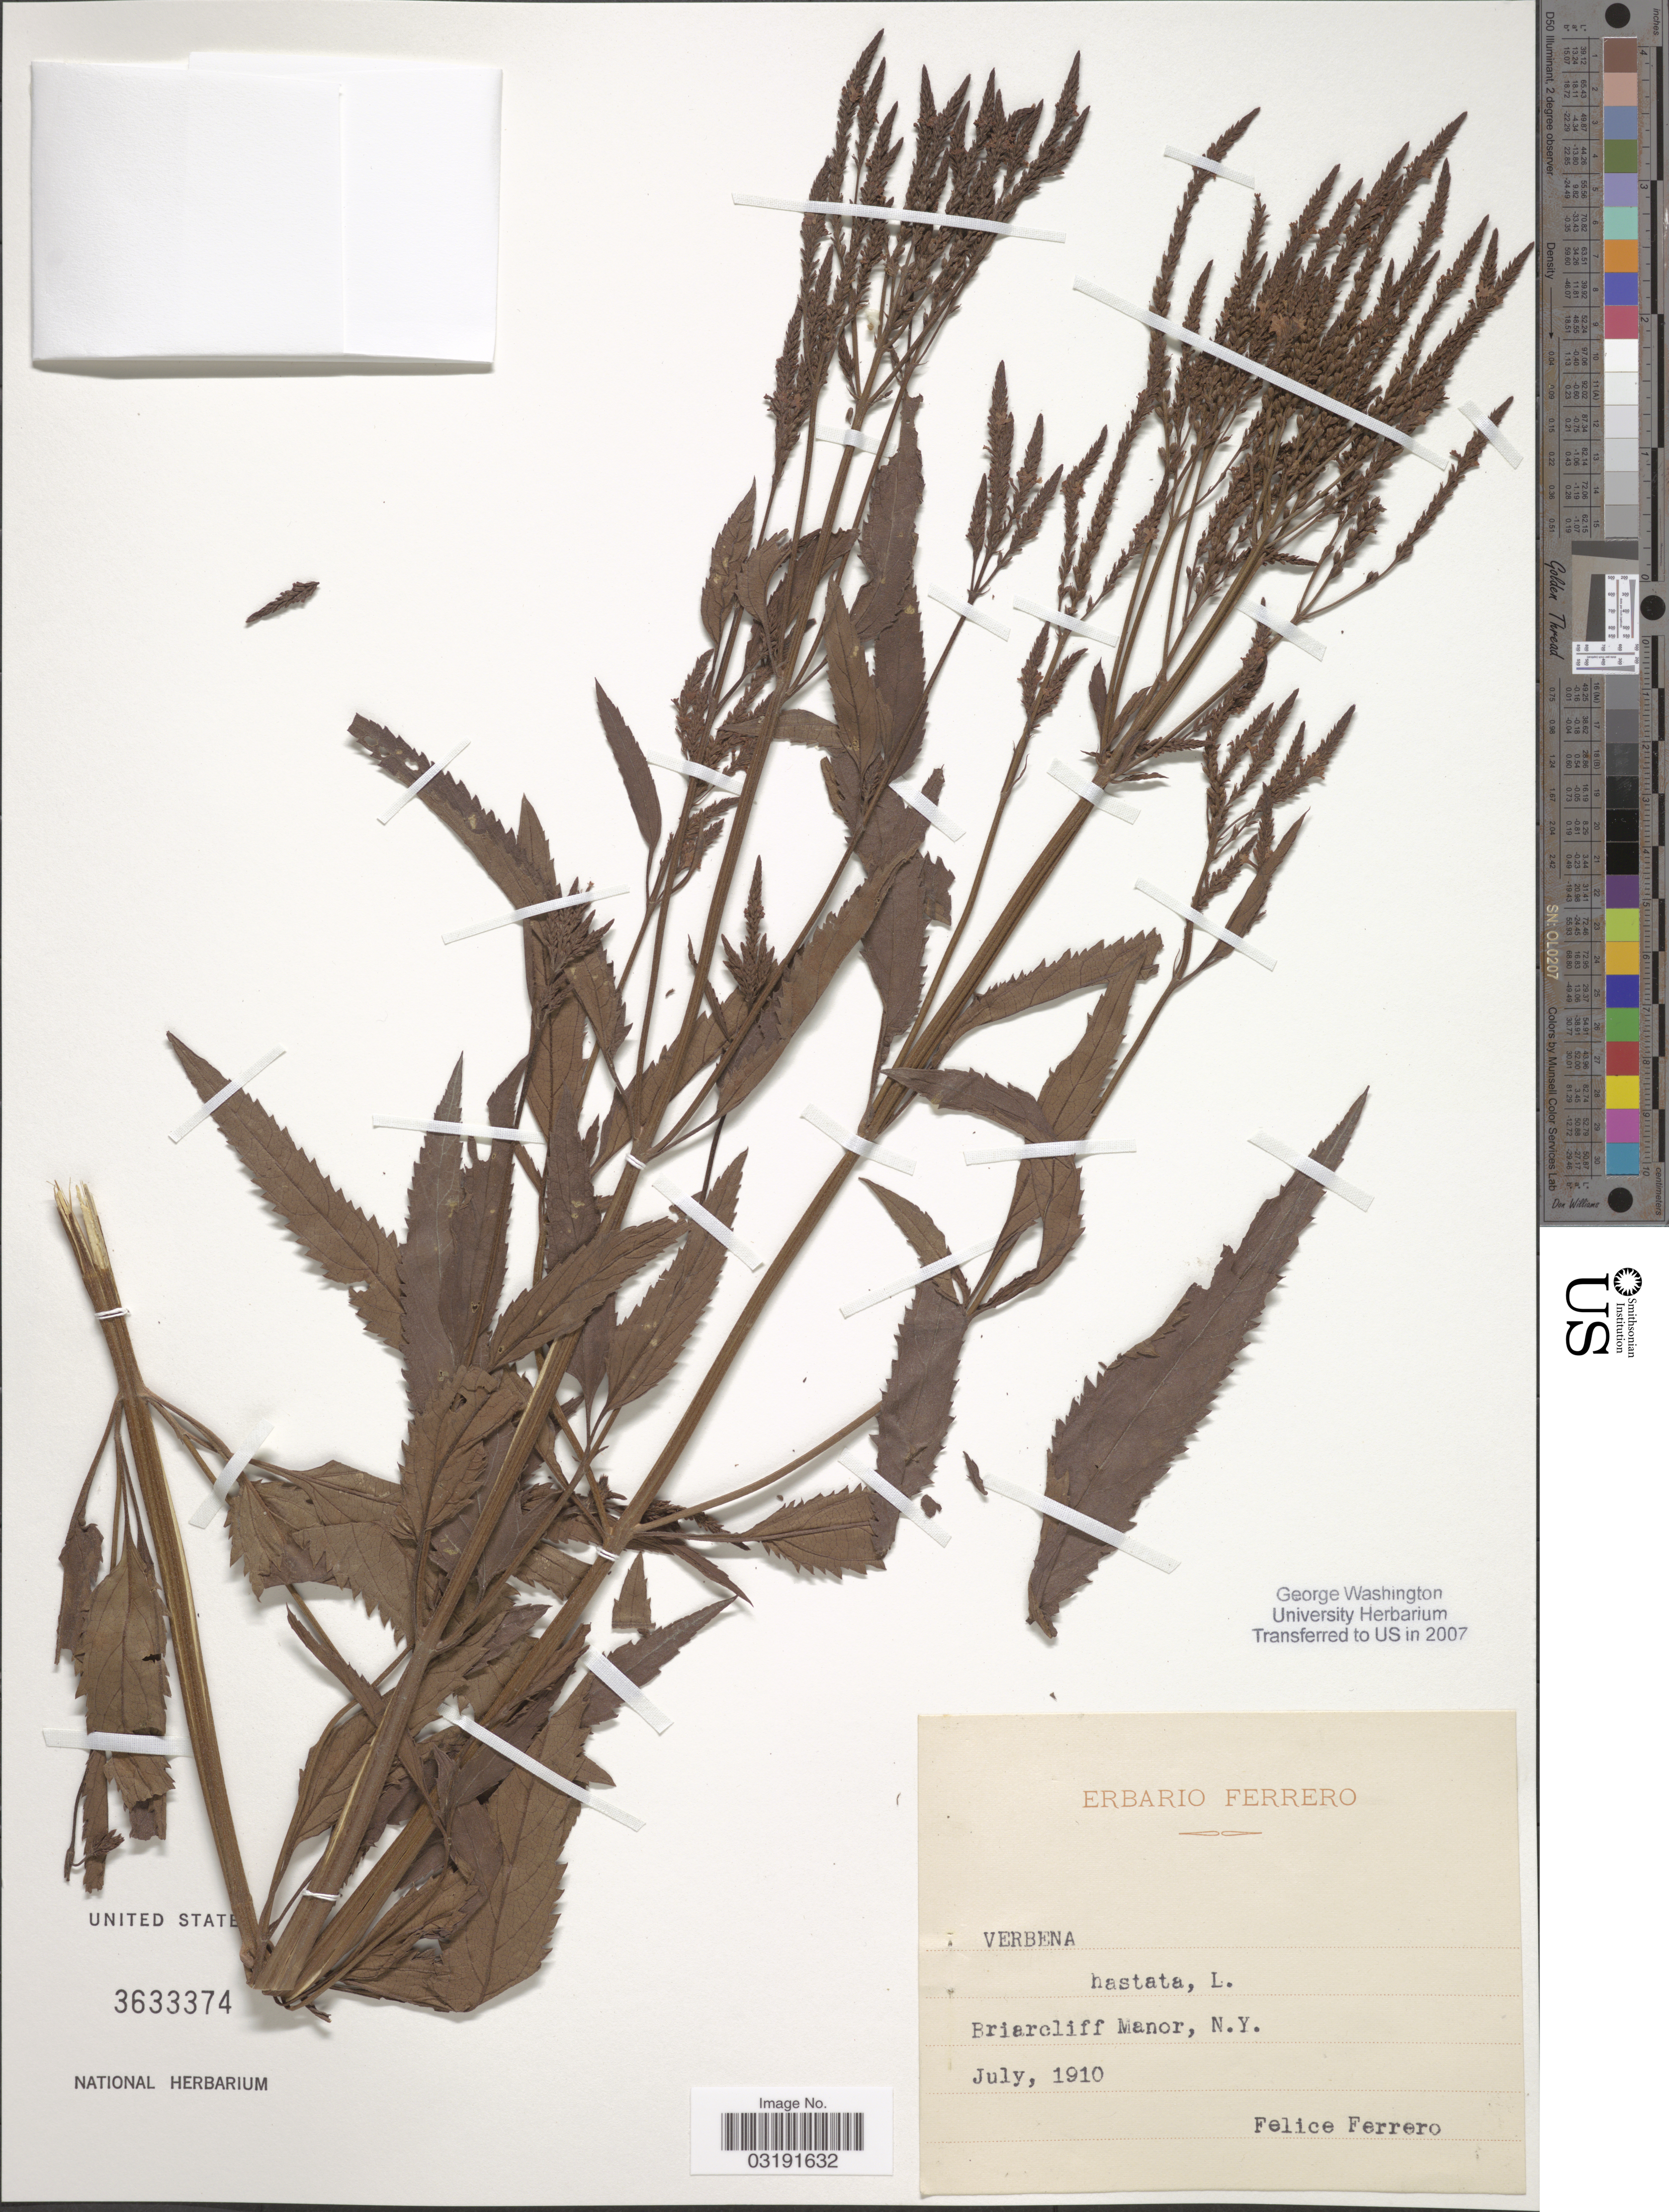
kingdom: Plantae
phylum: Tracheophyta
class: Magnoliopsida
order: Lamiales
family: Verbenaceae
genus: Verbena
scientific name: Verbena hastata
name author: L.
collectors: F. Ferrero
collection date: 1910-07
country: United States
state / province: New York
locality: Briarcliff Manor.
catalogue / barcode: US 3633374